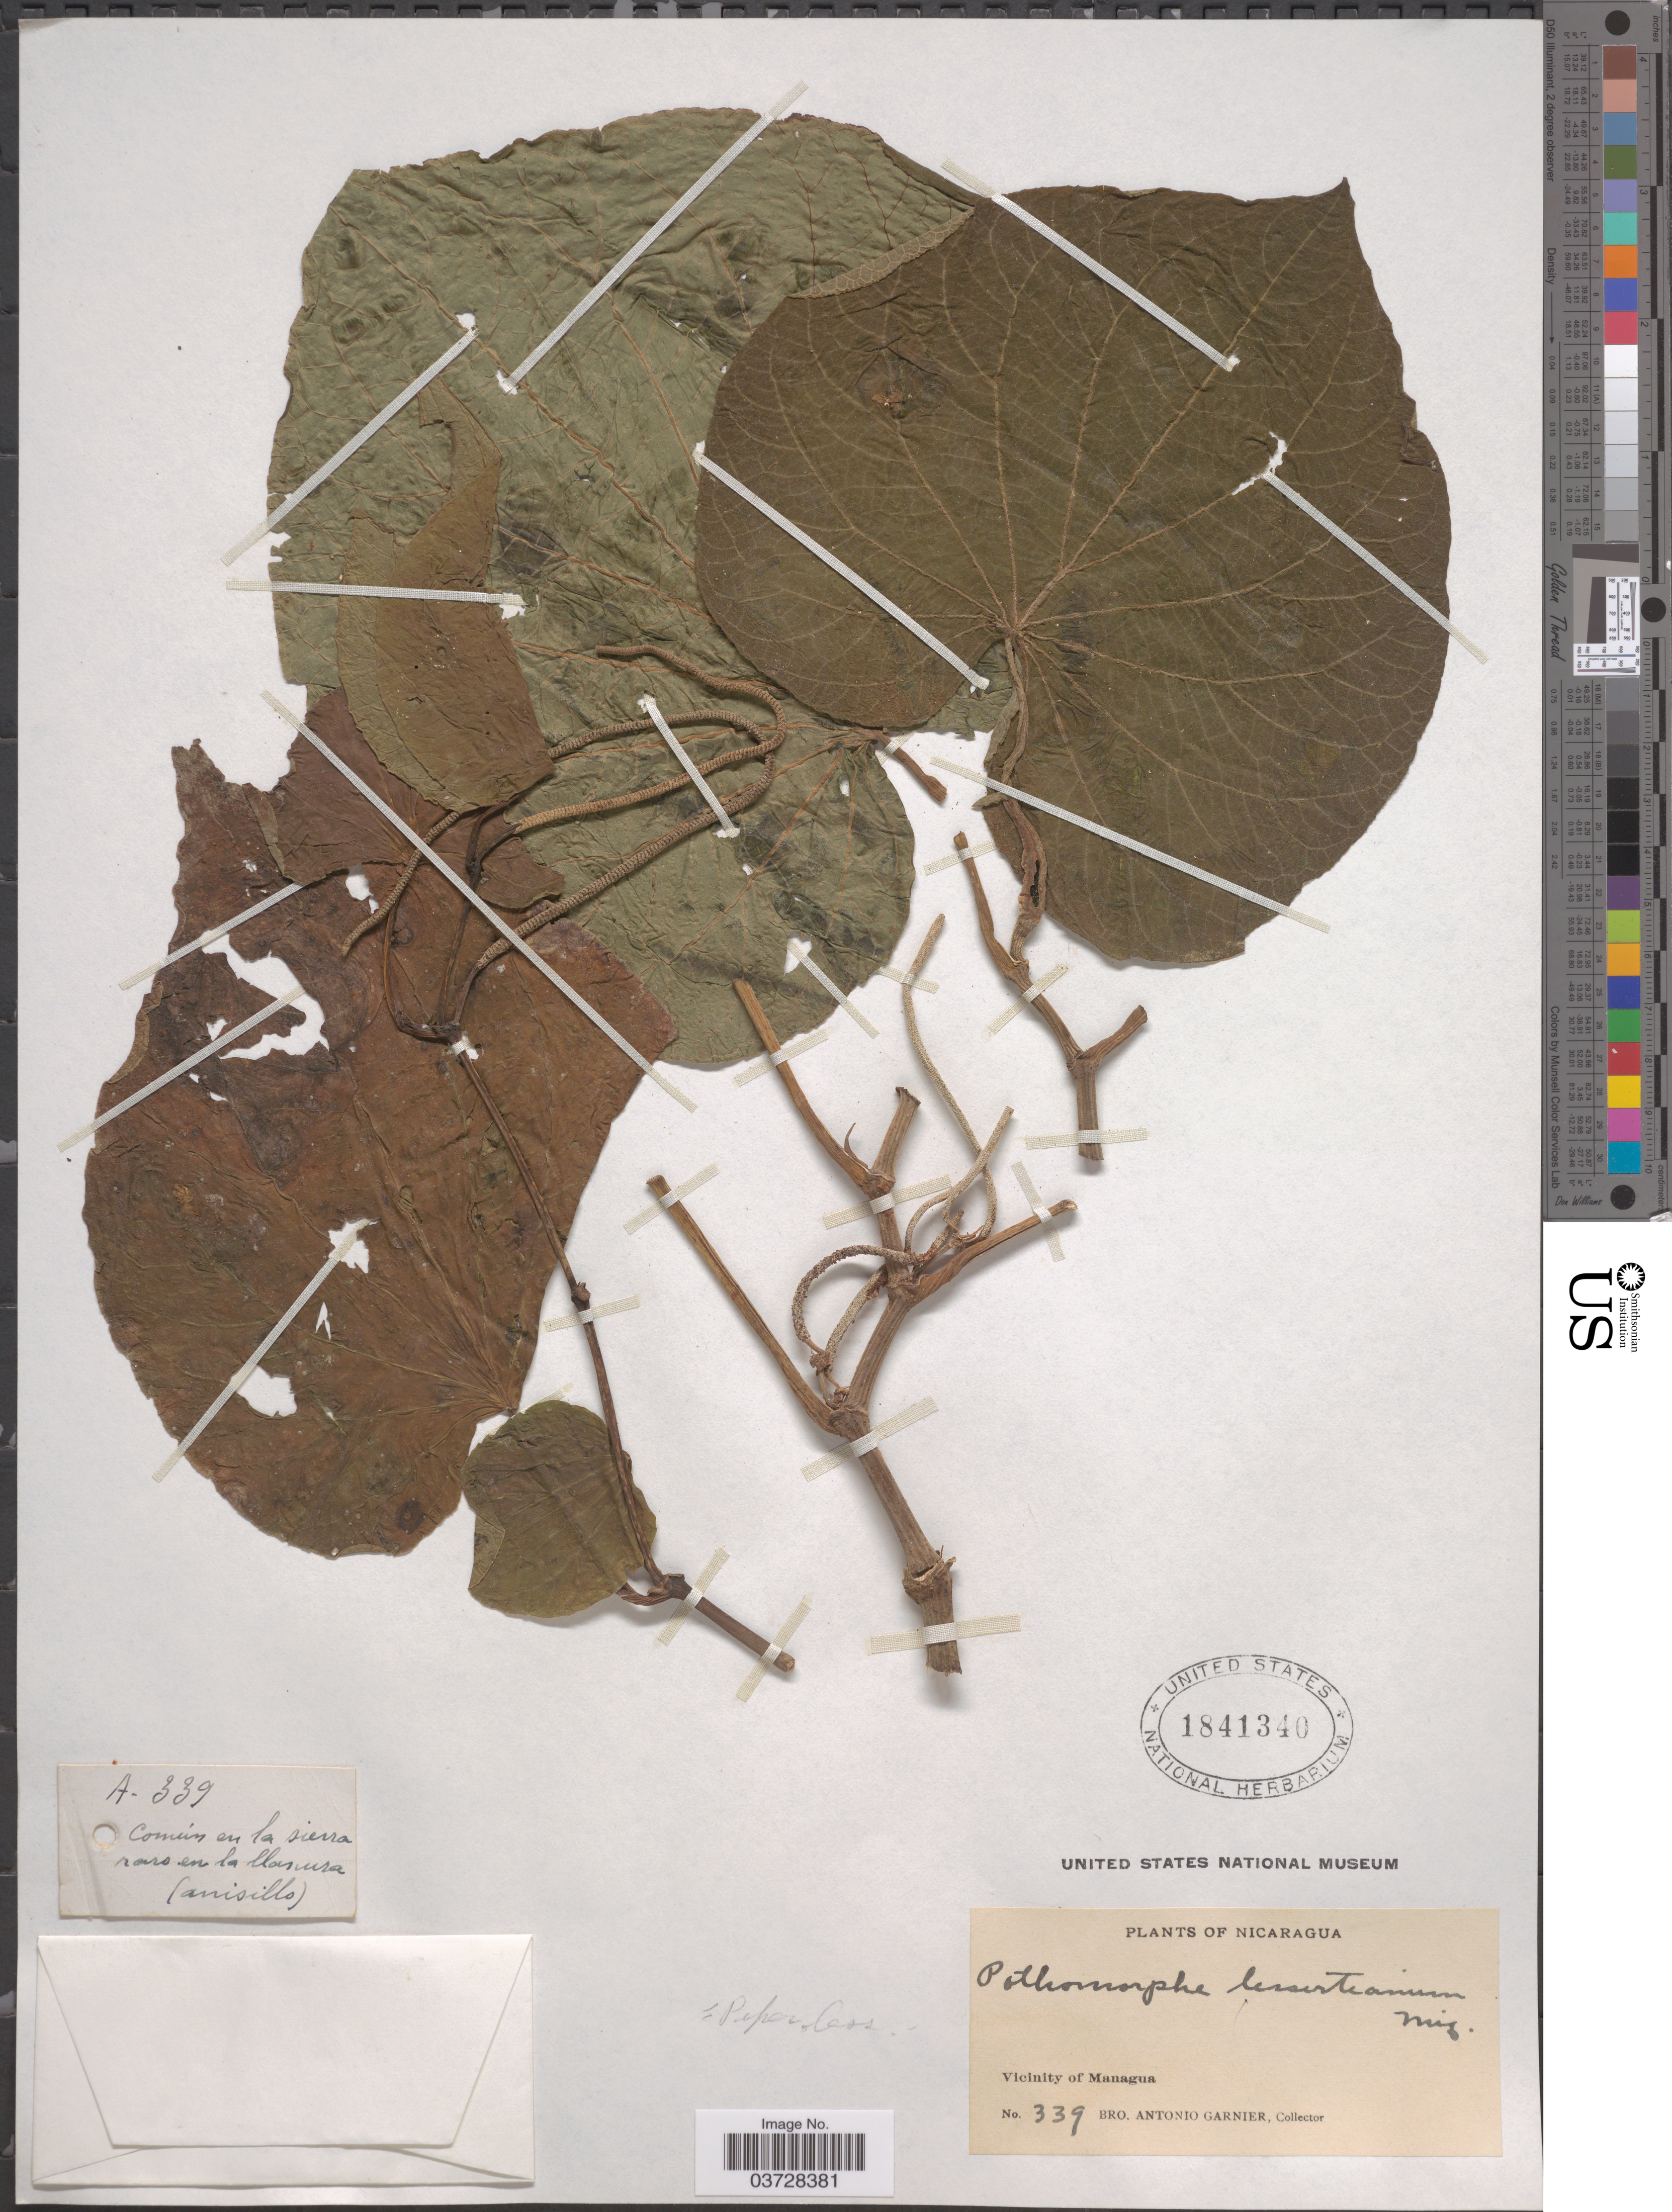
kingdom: Plantae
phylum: Tracheophyta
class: Magnoliopsida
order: Piperales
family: Piperaceae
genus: Piper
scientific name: Piper lessertianum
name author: C. DC.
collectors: Bro. A. Garnier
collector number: A-339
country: Nicaragua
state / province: Managua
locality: Vicinity of Managua.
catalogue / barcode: US 1841340